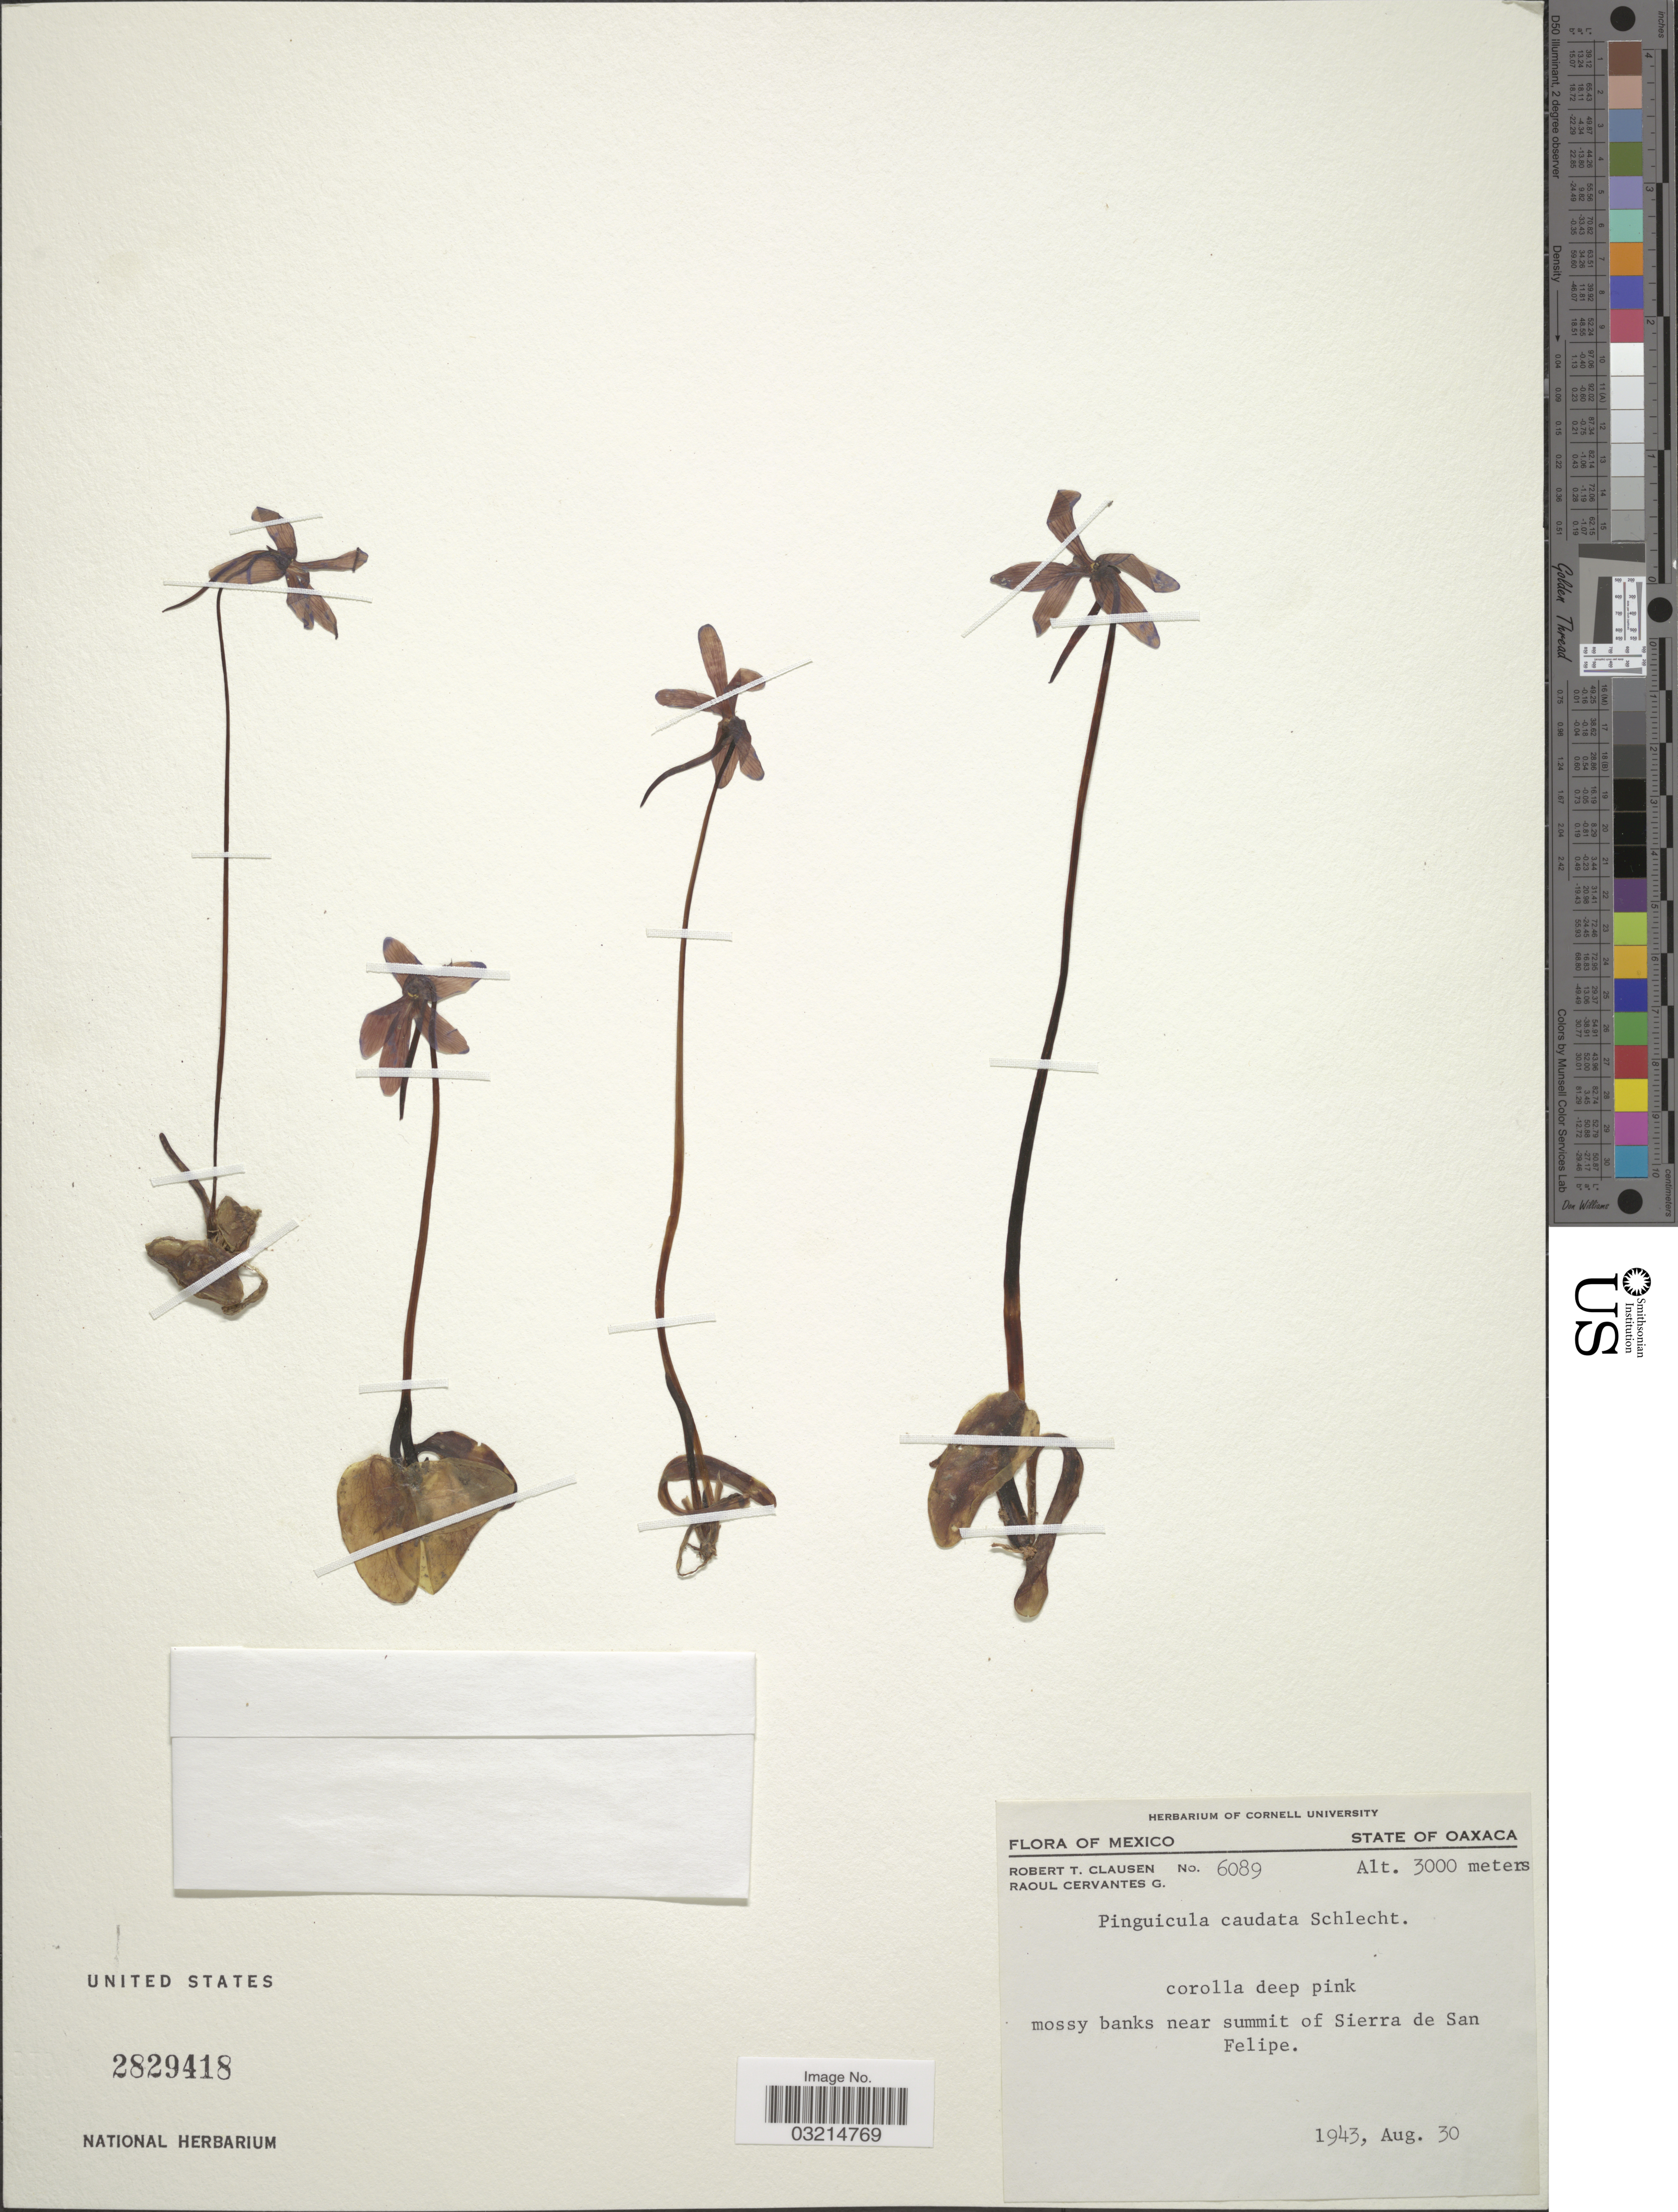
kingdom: Plantae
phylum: Tracheophyta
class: Magnoliopsida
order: Lamiales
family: Lentibulariaceae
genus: Pinguicula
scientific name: Pinguicula caudata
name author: Schltdl.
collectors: R. T. Clausen & R. Cervantes G.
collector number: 6089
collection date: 1943-08-30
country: Mexico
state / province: Oaxaca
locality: Mossy banks near summit of Sierra de San Felipe.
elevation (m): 3000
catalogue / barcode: US 2829418